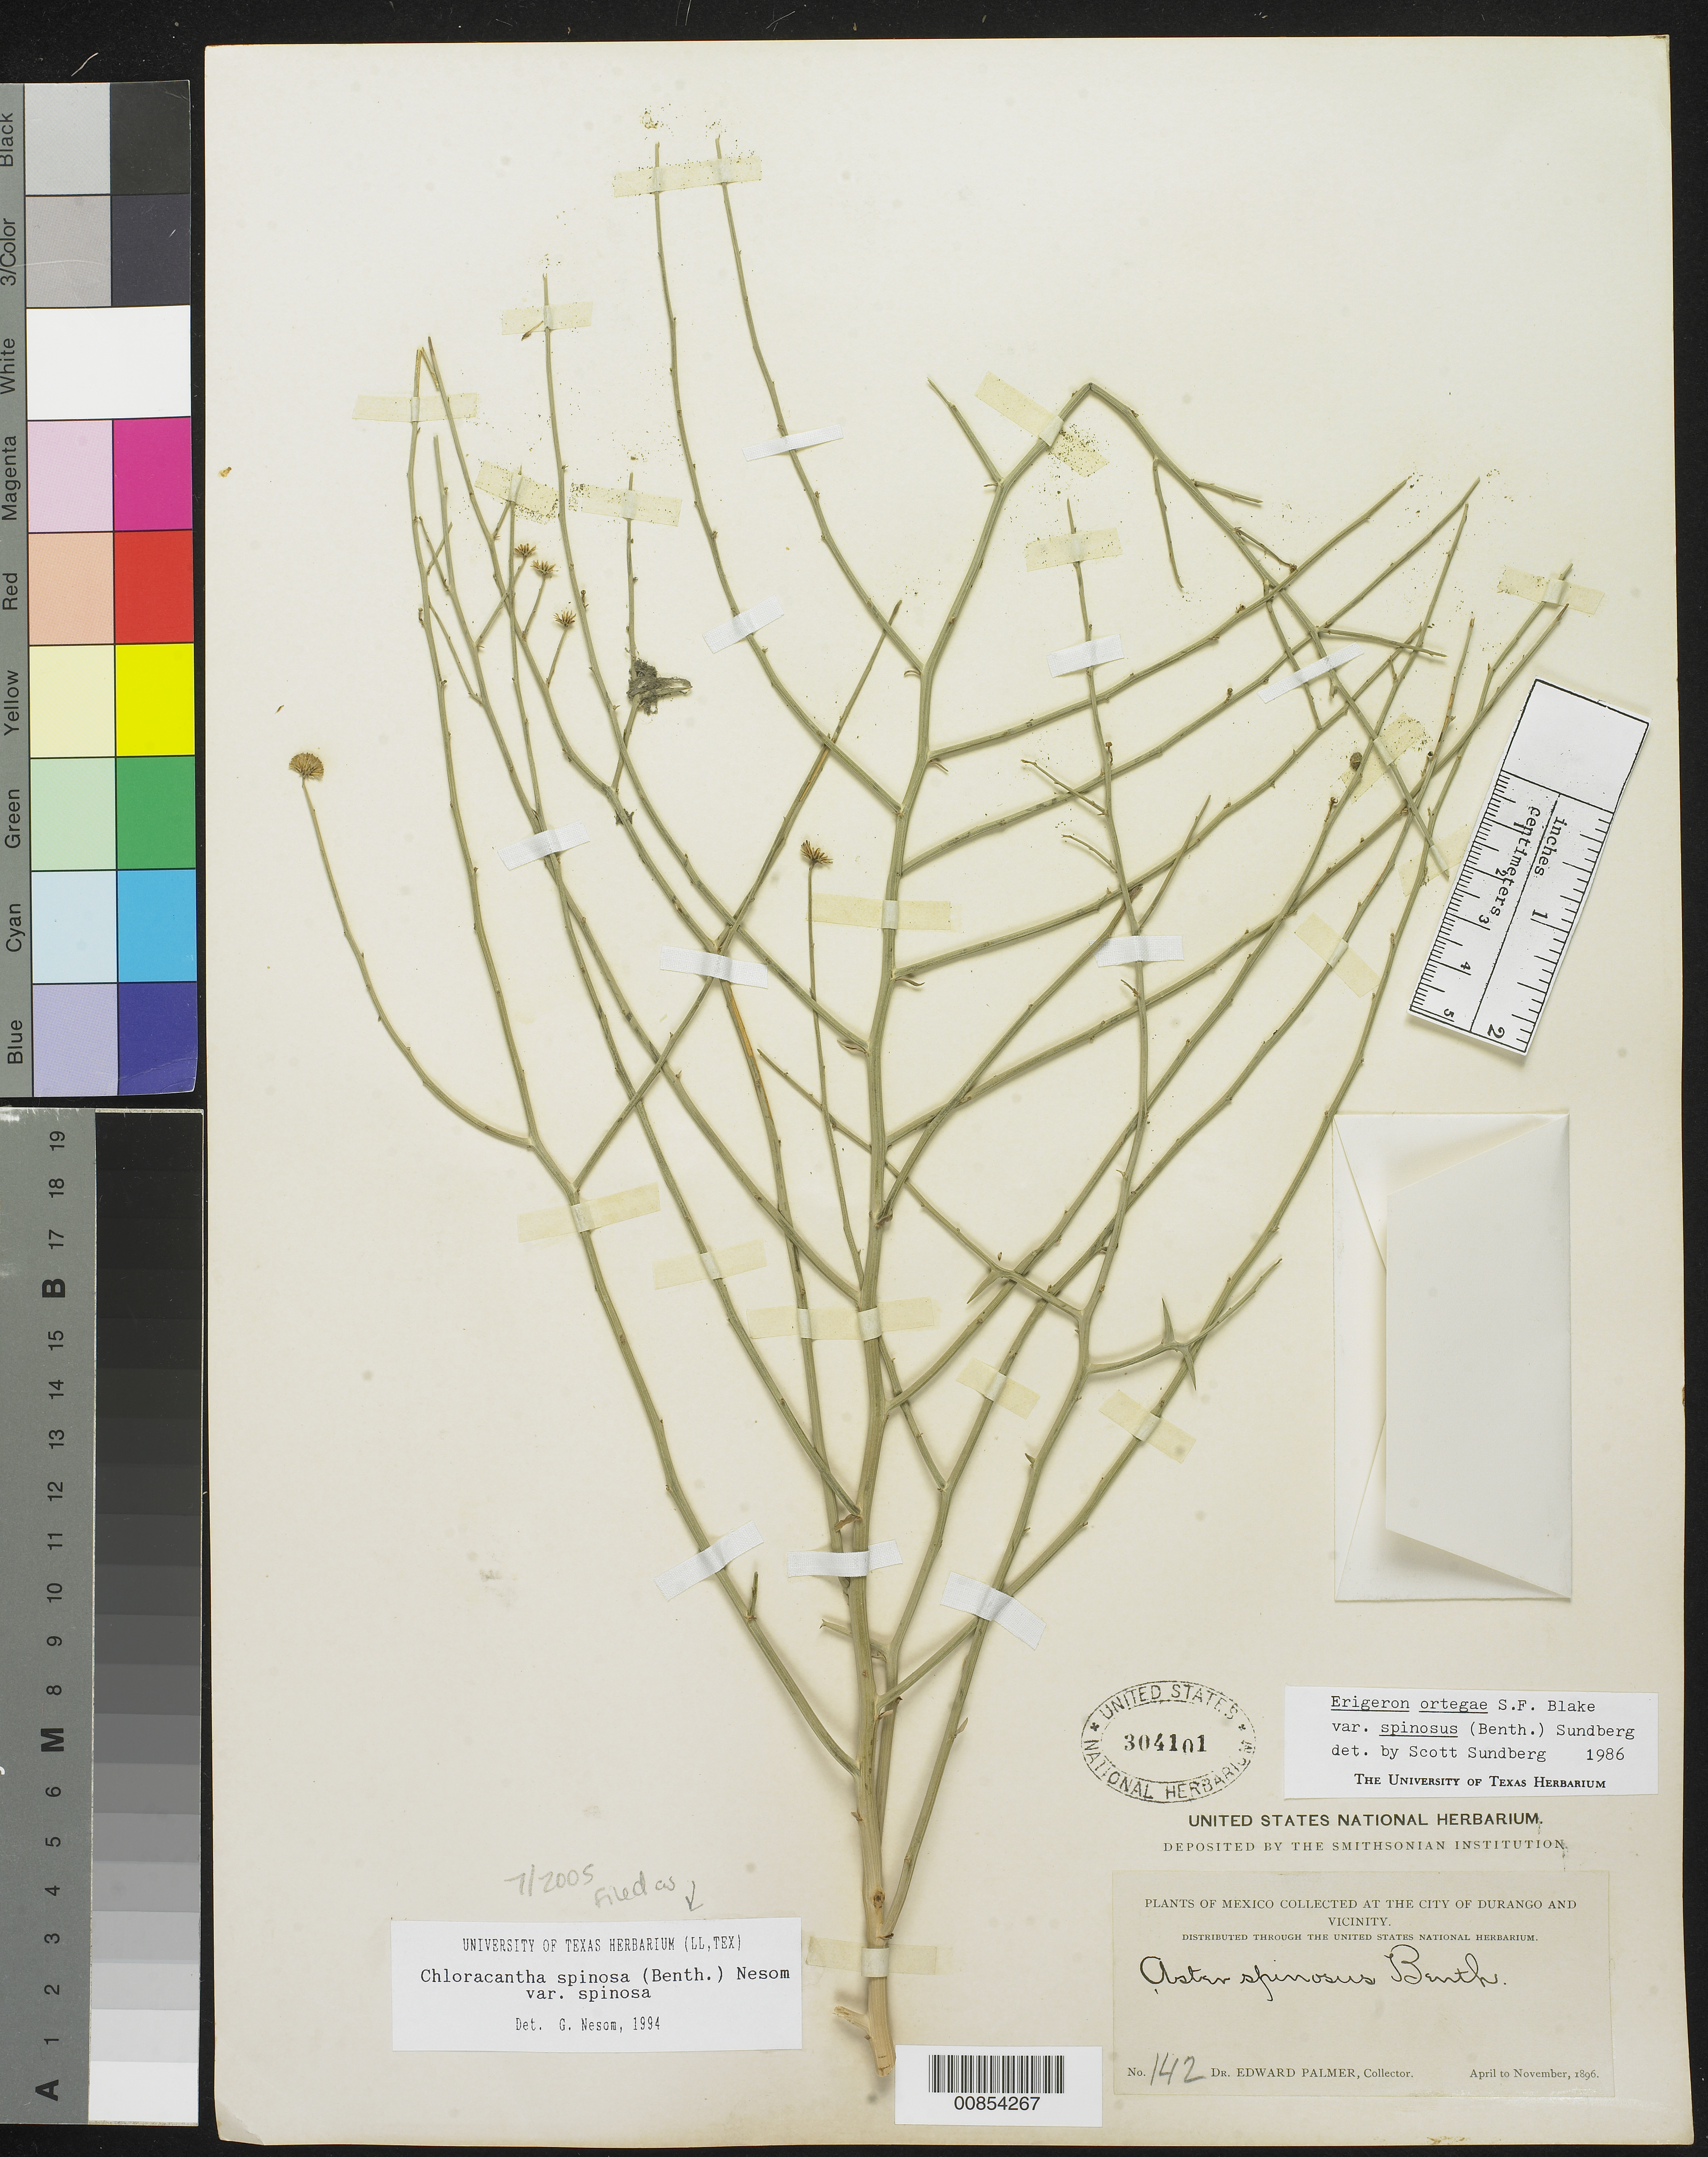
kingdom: Plantae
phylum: Tracheophyta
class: Magnoliopsida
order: Asterales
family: Asteraceae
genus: Chloracantha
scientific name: Chloracantha spinosa var. spinosa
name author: (Benth.) G.L. Nesom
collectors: E. Palmer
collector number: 142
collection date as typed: Apr 1896 to -- Nov 1896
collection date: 1896-04/1896-11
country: Mexico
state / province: Durango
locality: City of Durango and vicinity.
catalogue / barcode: US 304101